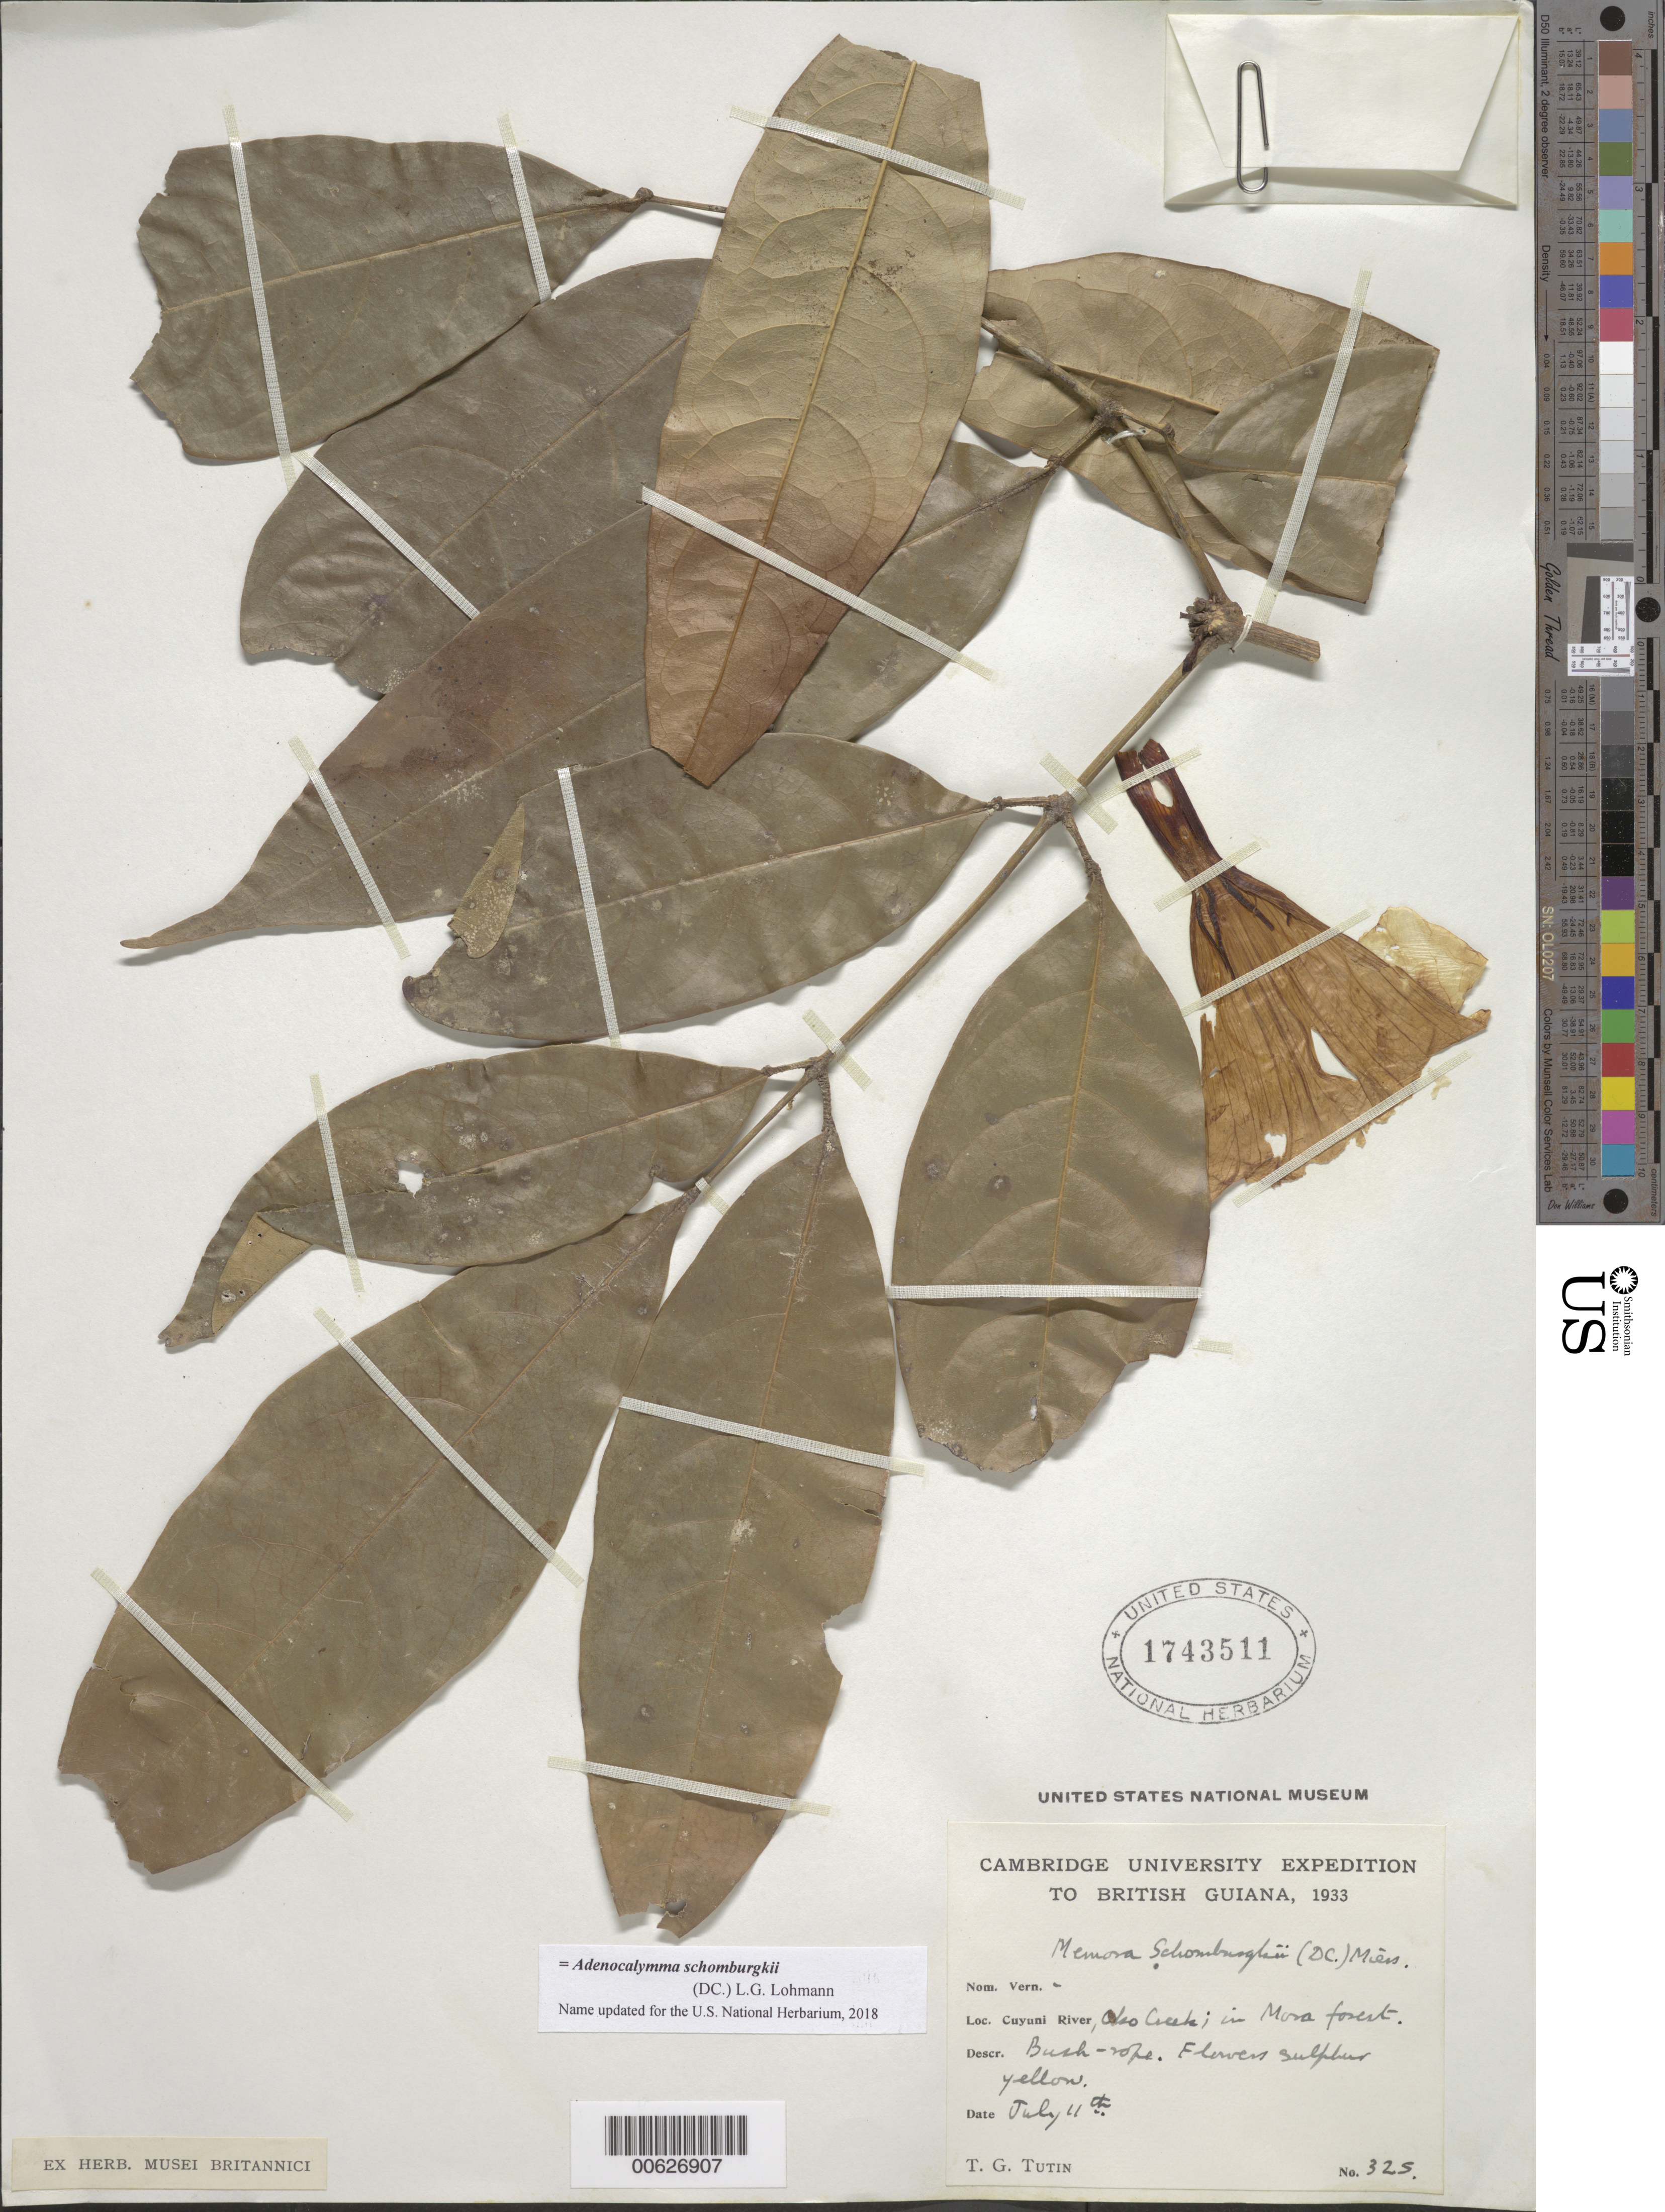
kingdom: Plantae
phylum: Tracheophyta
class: Magnoliopsida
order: Lamiales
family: Bignoniaceae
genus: Adenocalymma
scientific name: Adenocalymma schomburgkii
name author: (DC.) L.G. Lohmann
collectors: T. G. Tutin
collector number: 325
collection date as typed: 11-Jul-33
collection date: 1933-07-11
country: Guyana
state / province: Cuyuni-Mazaruni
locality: Oko Creek, Cuyuni R.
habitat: Mora forest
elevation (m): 91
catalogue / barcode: US 1743511